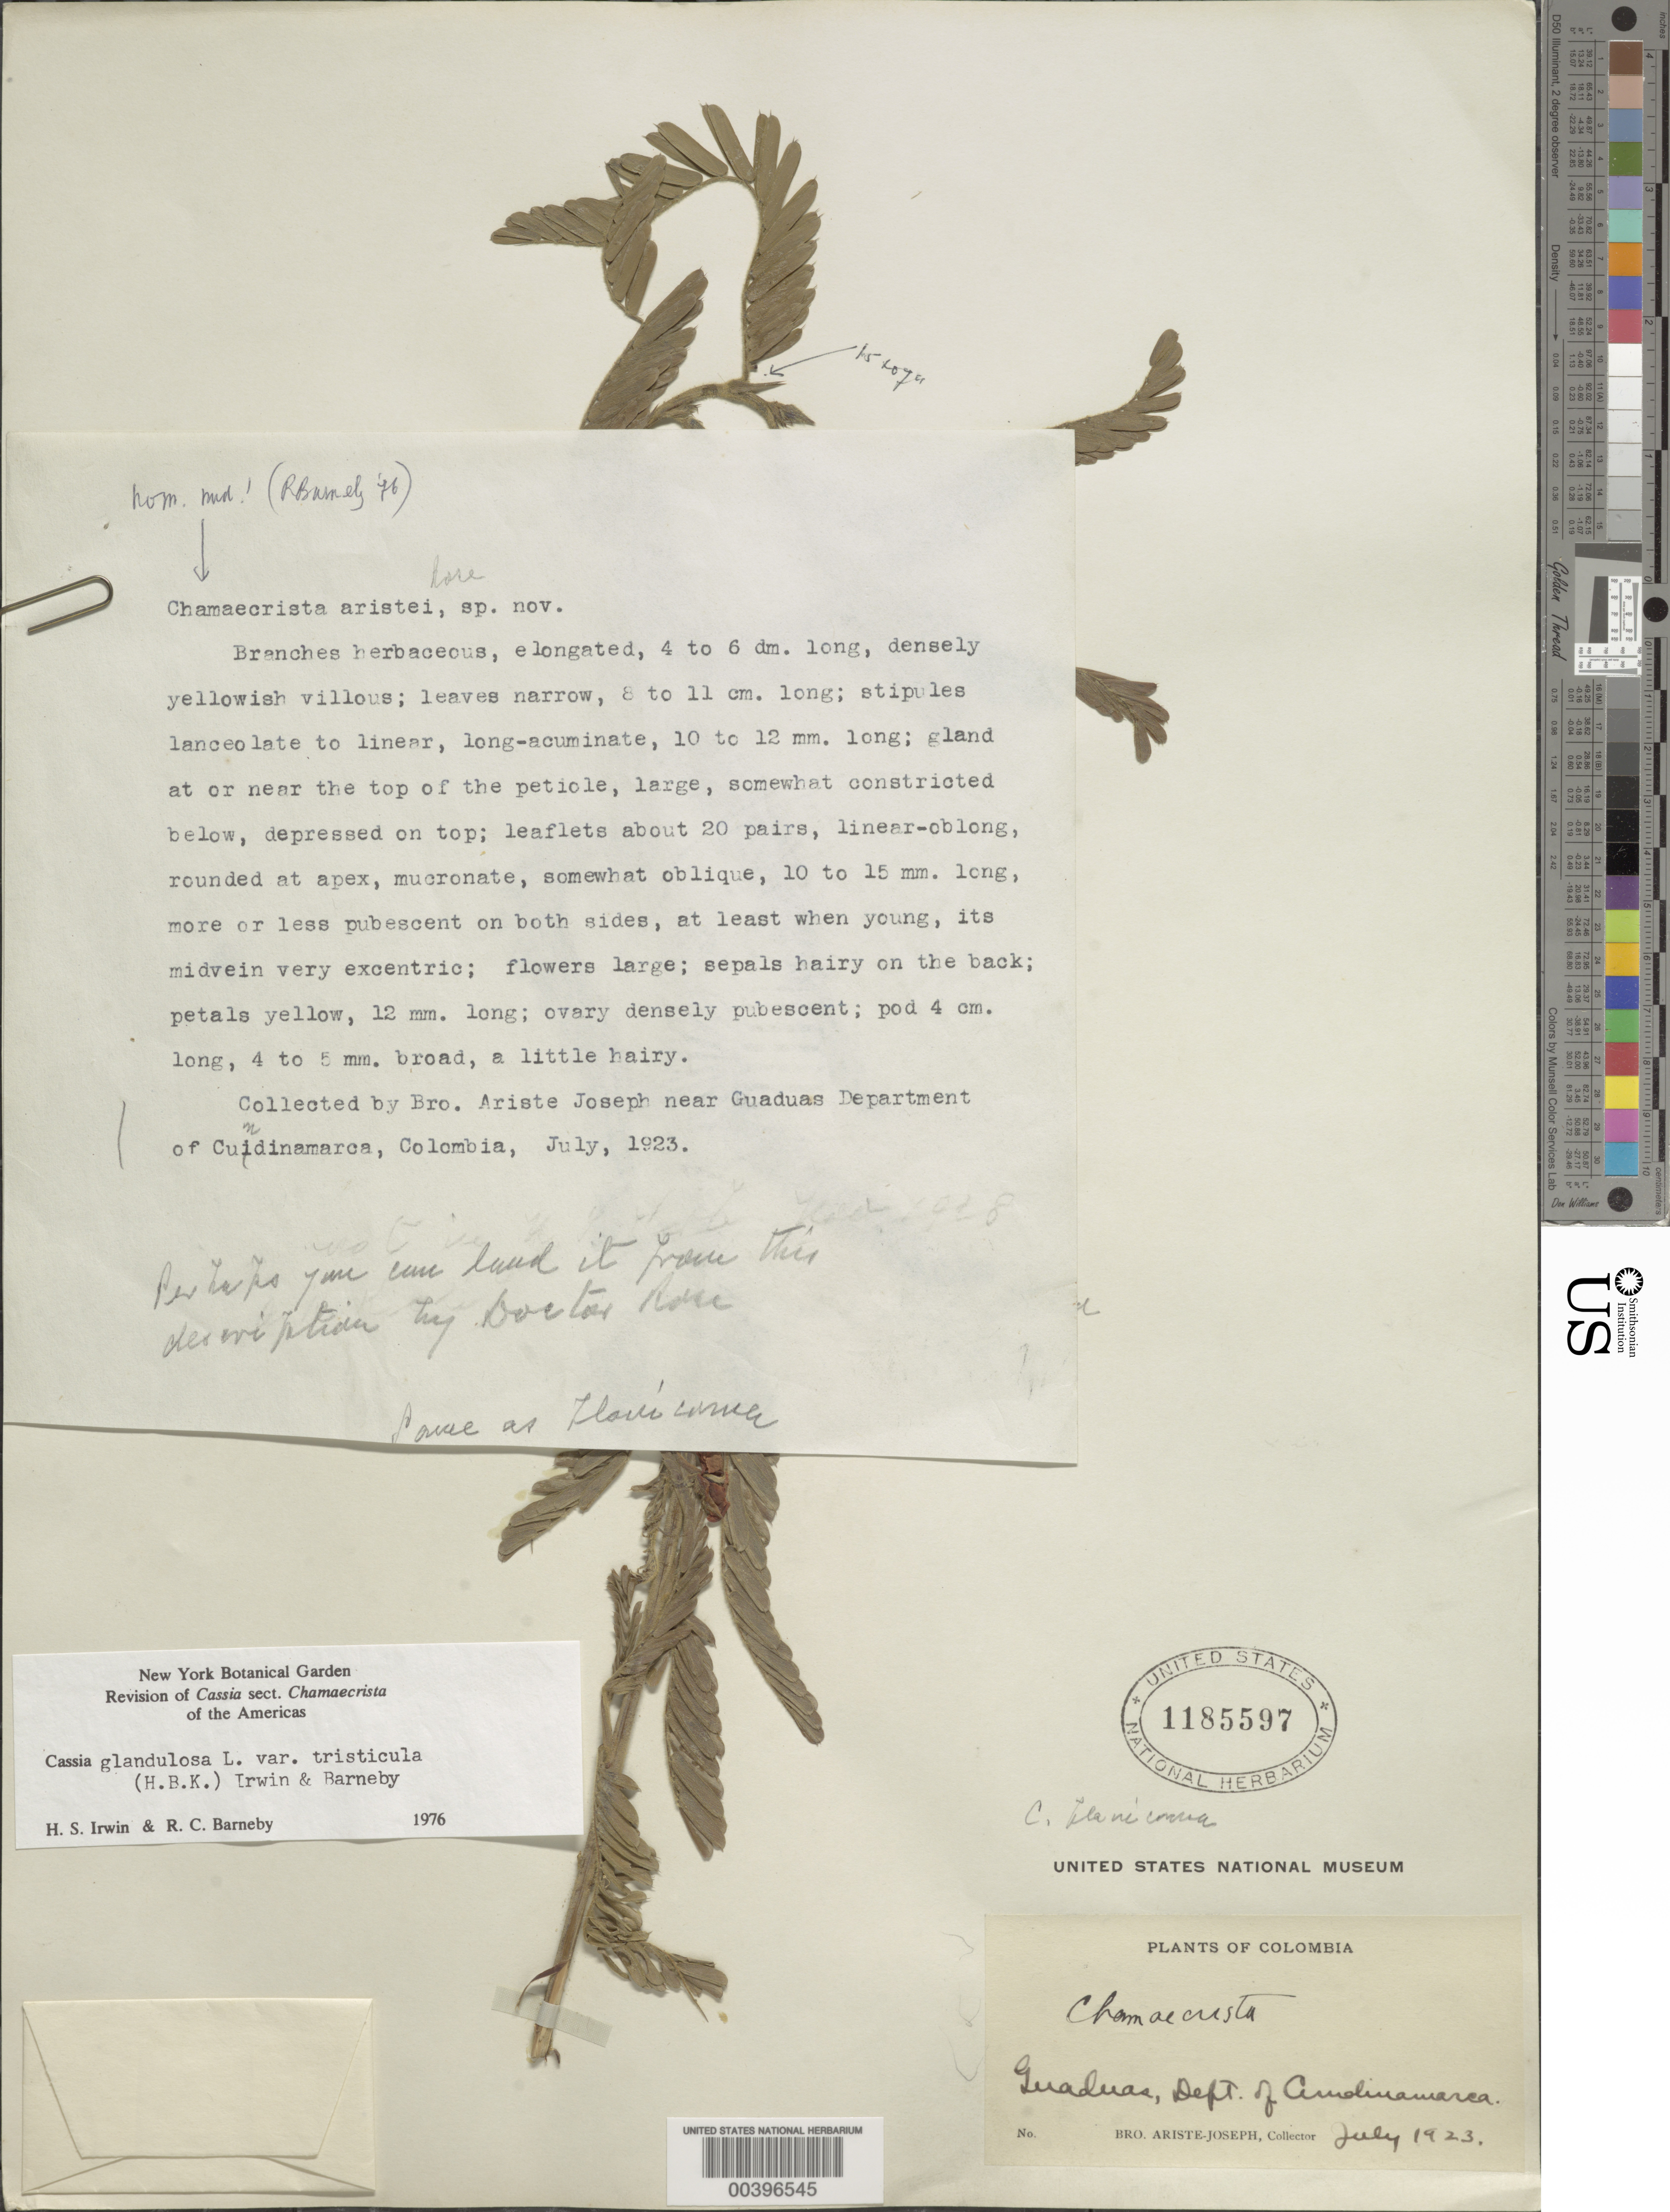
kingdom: Plantae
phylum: Tracheophyta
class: Magnoliopsida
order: Fabales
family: Fabaceae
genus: Chamaecrista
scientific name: Chamaecrista glandulosa var. tristicula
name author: (Kunth) H.S. Irwin & Barneby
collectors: Bro. Ariste-Joseph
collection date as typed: Jul 1923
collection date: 1923-07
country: Colombia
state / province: Cundinamarca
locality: Near Guaduas Dept.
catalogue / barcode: US 1185597